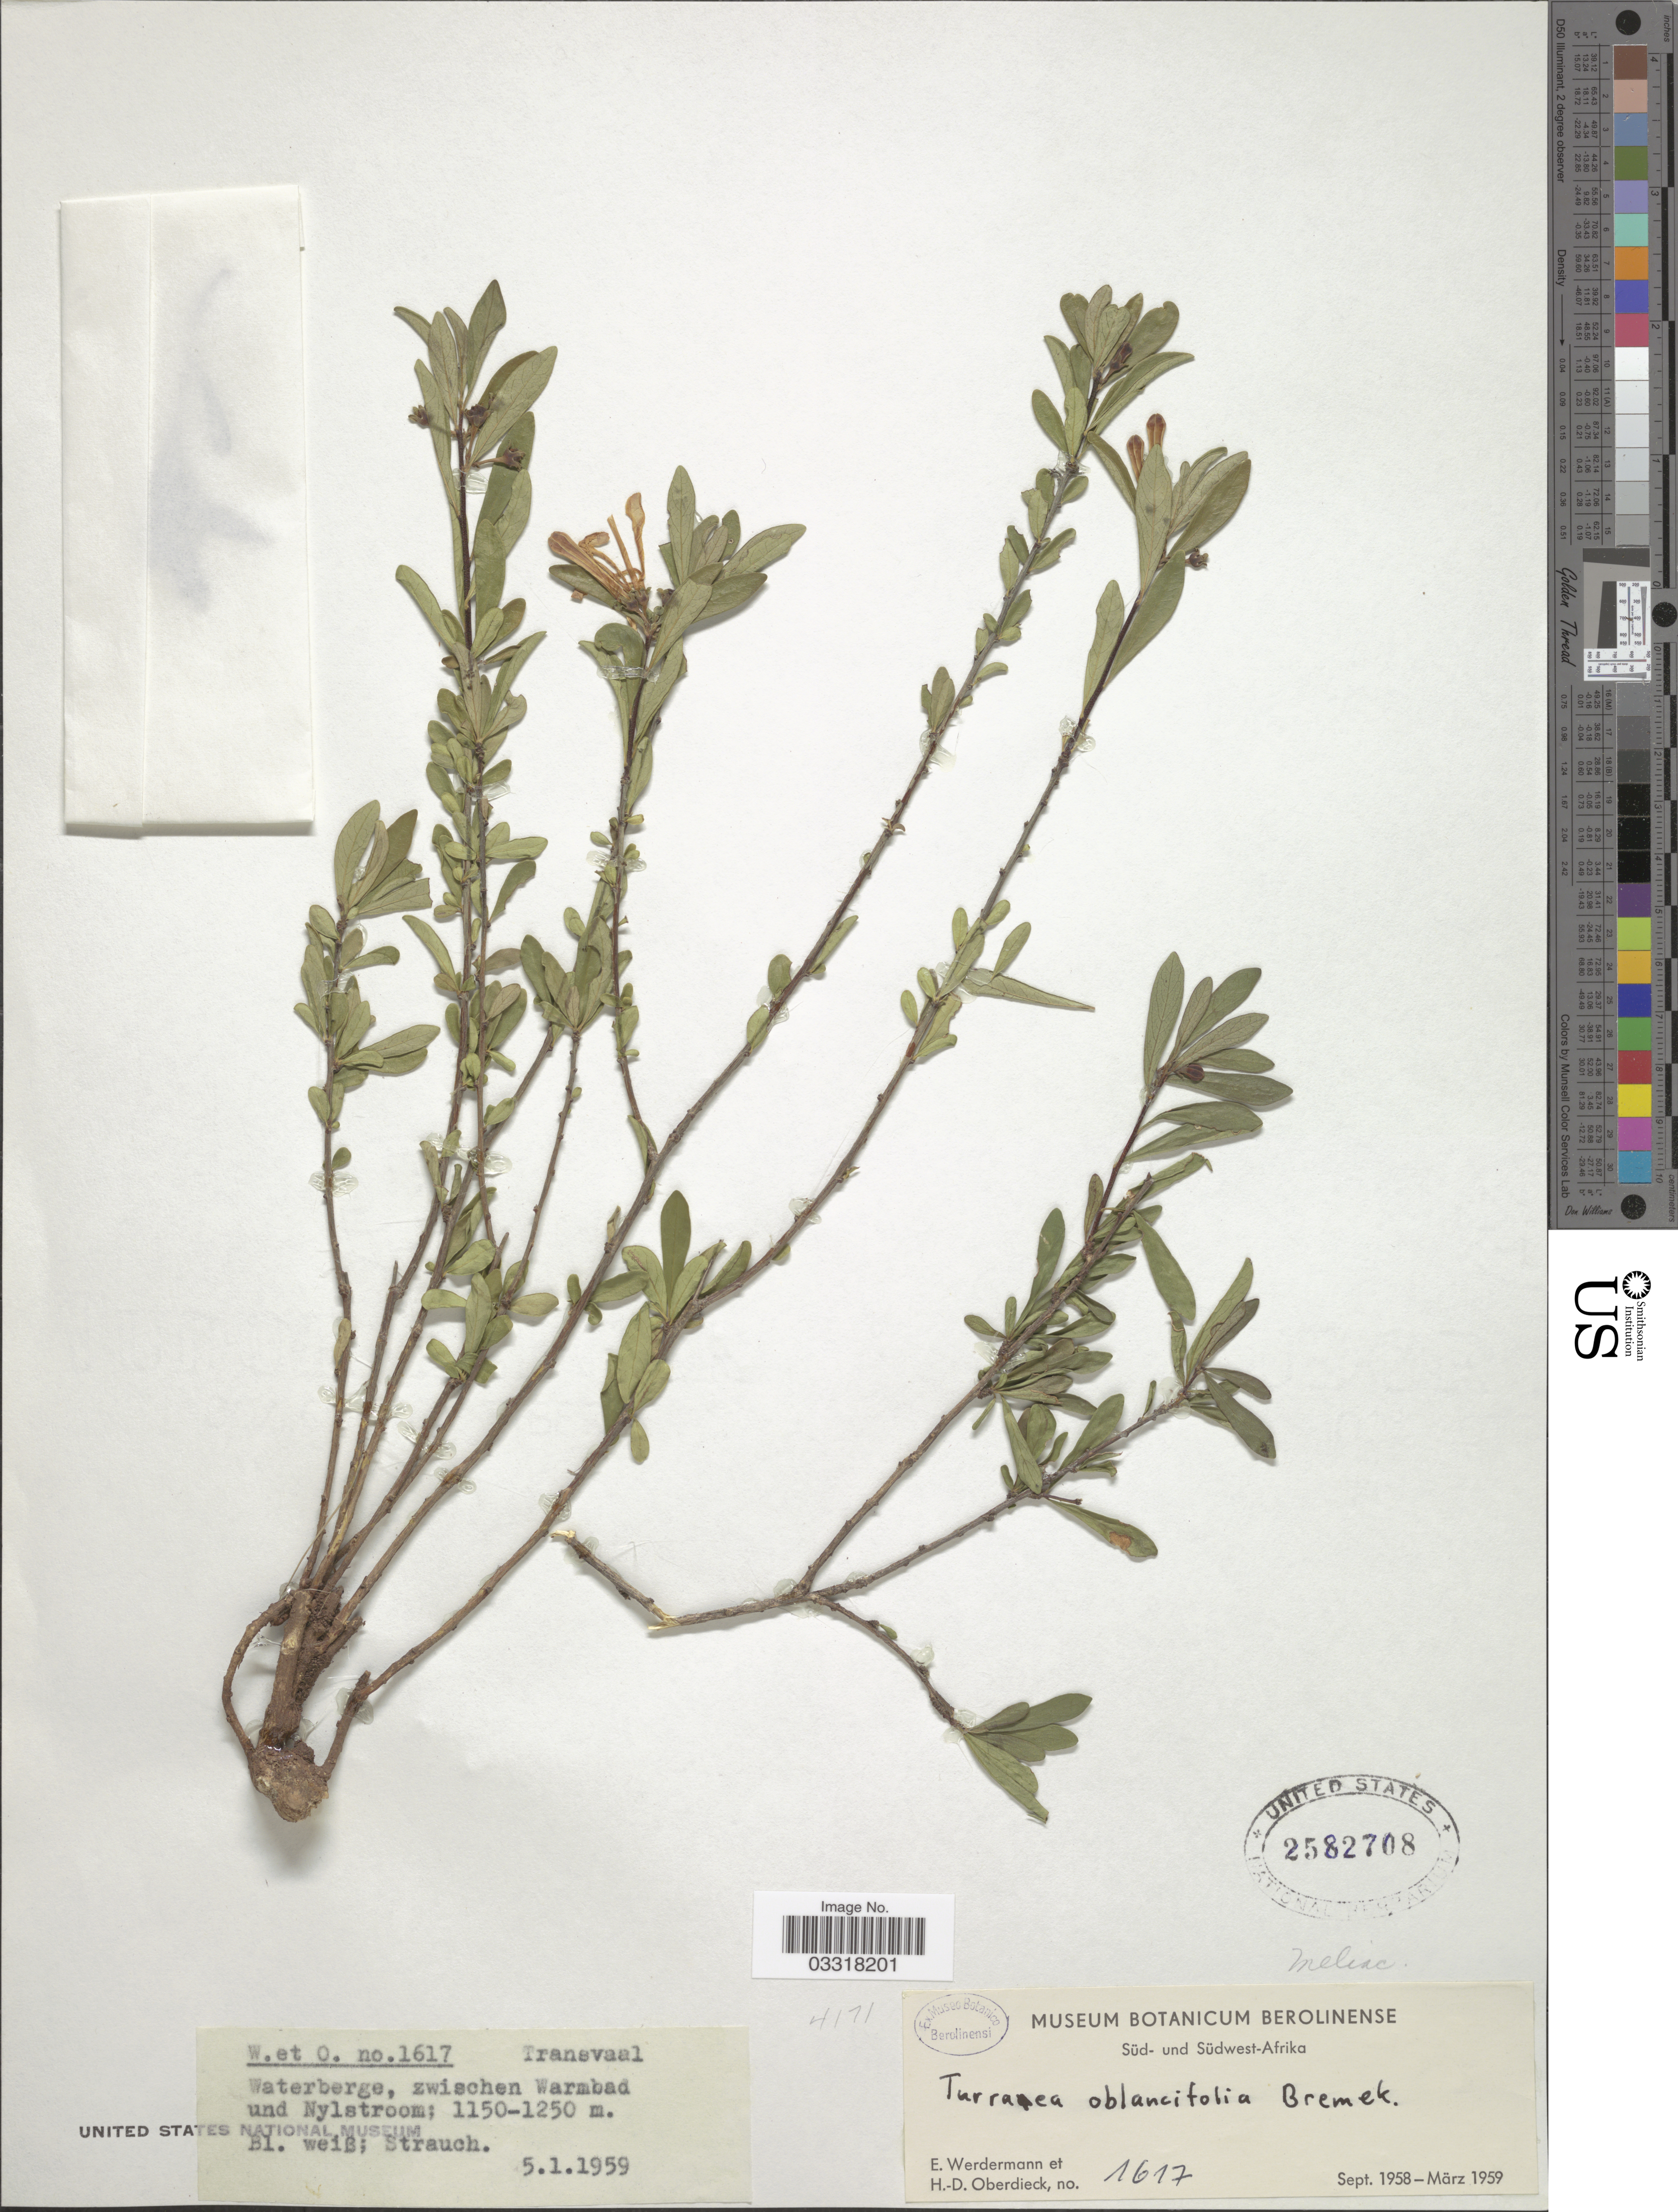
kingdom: Plantae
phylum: Tracheophyta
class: Magnoliopsida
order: Sapindales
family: Meliaceae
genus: Turraea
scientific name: Turraea oblancifolia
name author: Bremek.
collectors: E. Werdermann & H. Oberdieck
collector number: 1617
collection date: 1959-01-05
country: South Africa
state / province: Limpopo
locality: Transvaal. Waterberge, zwischen Warmbad und Nylstroom.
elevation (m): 1150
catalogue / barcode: US 2582708